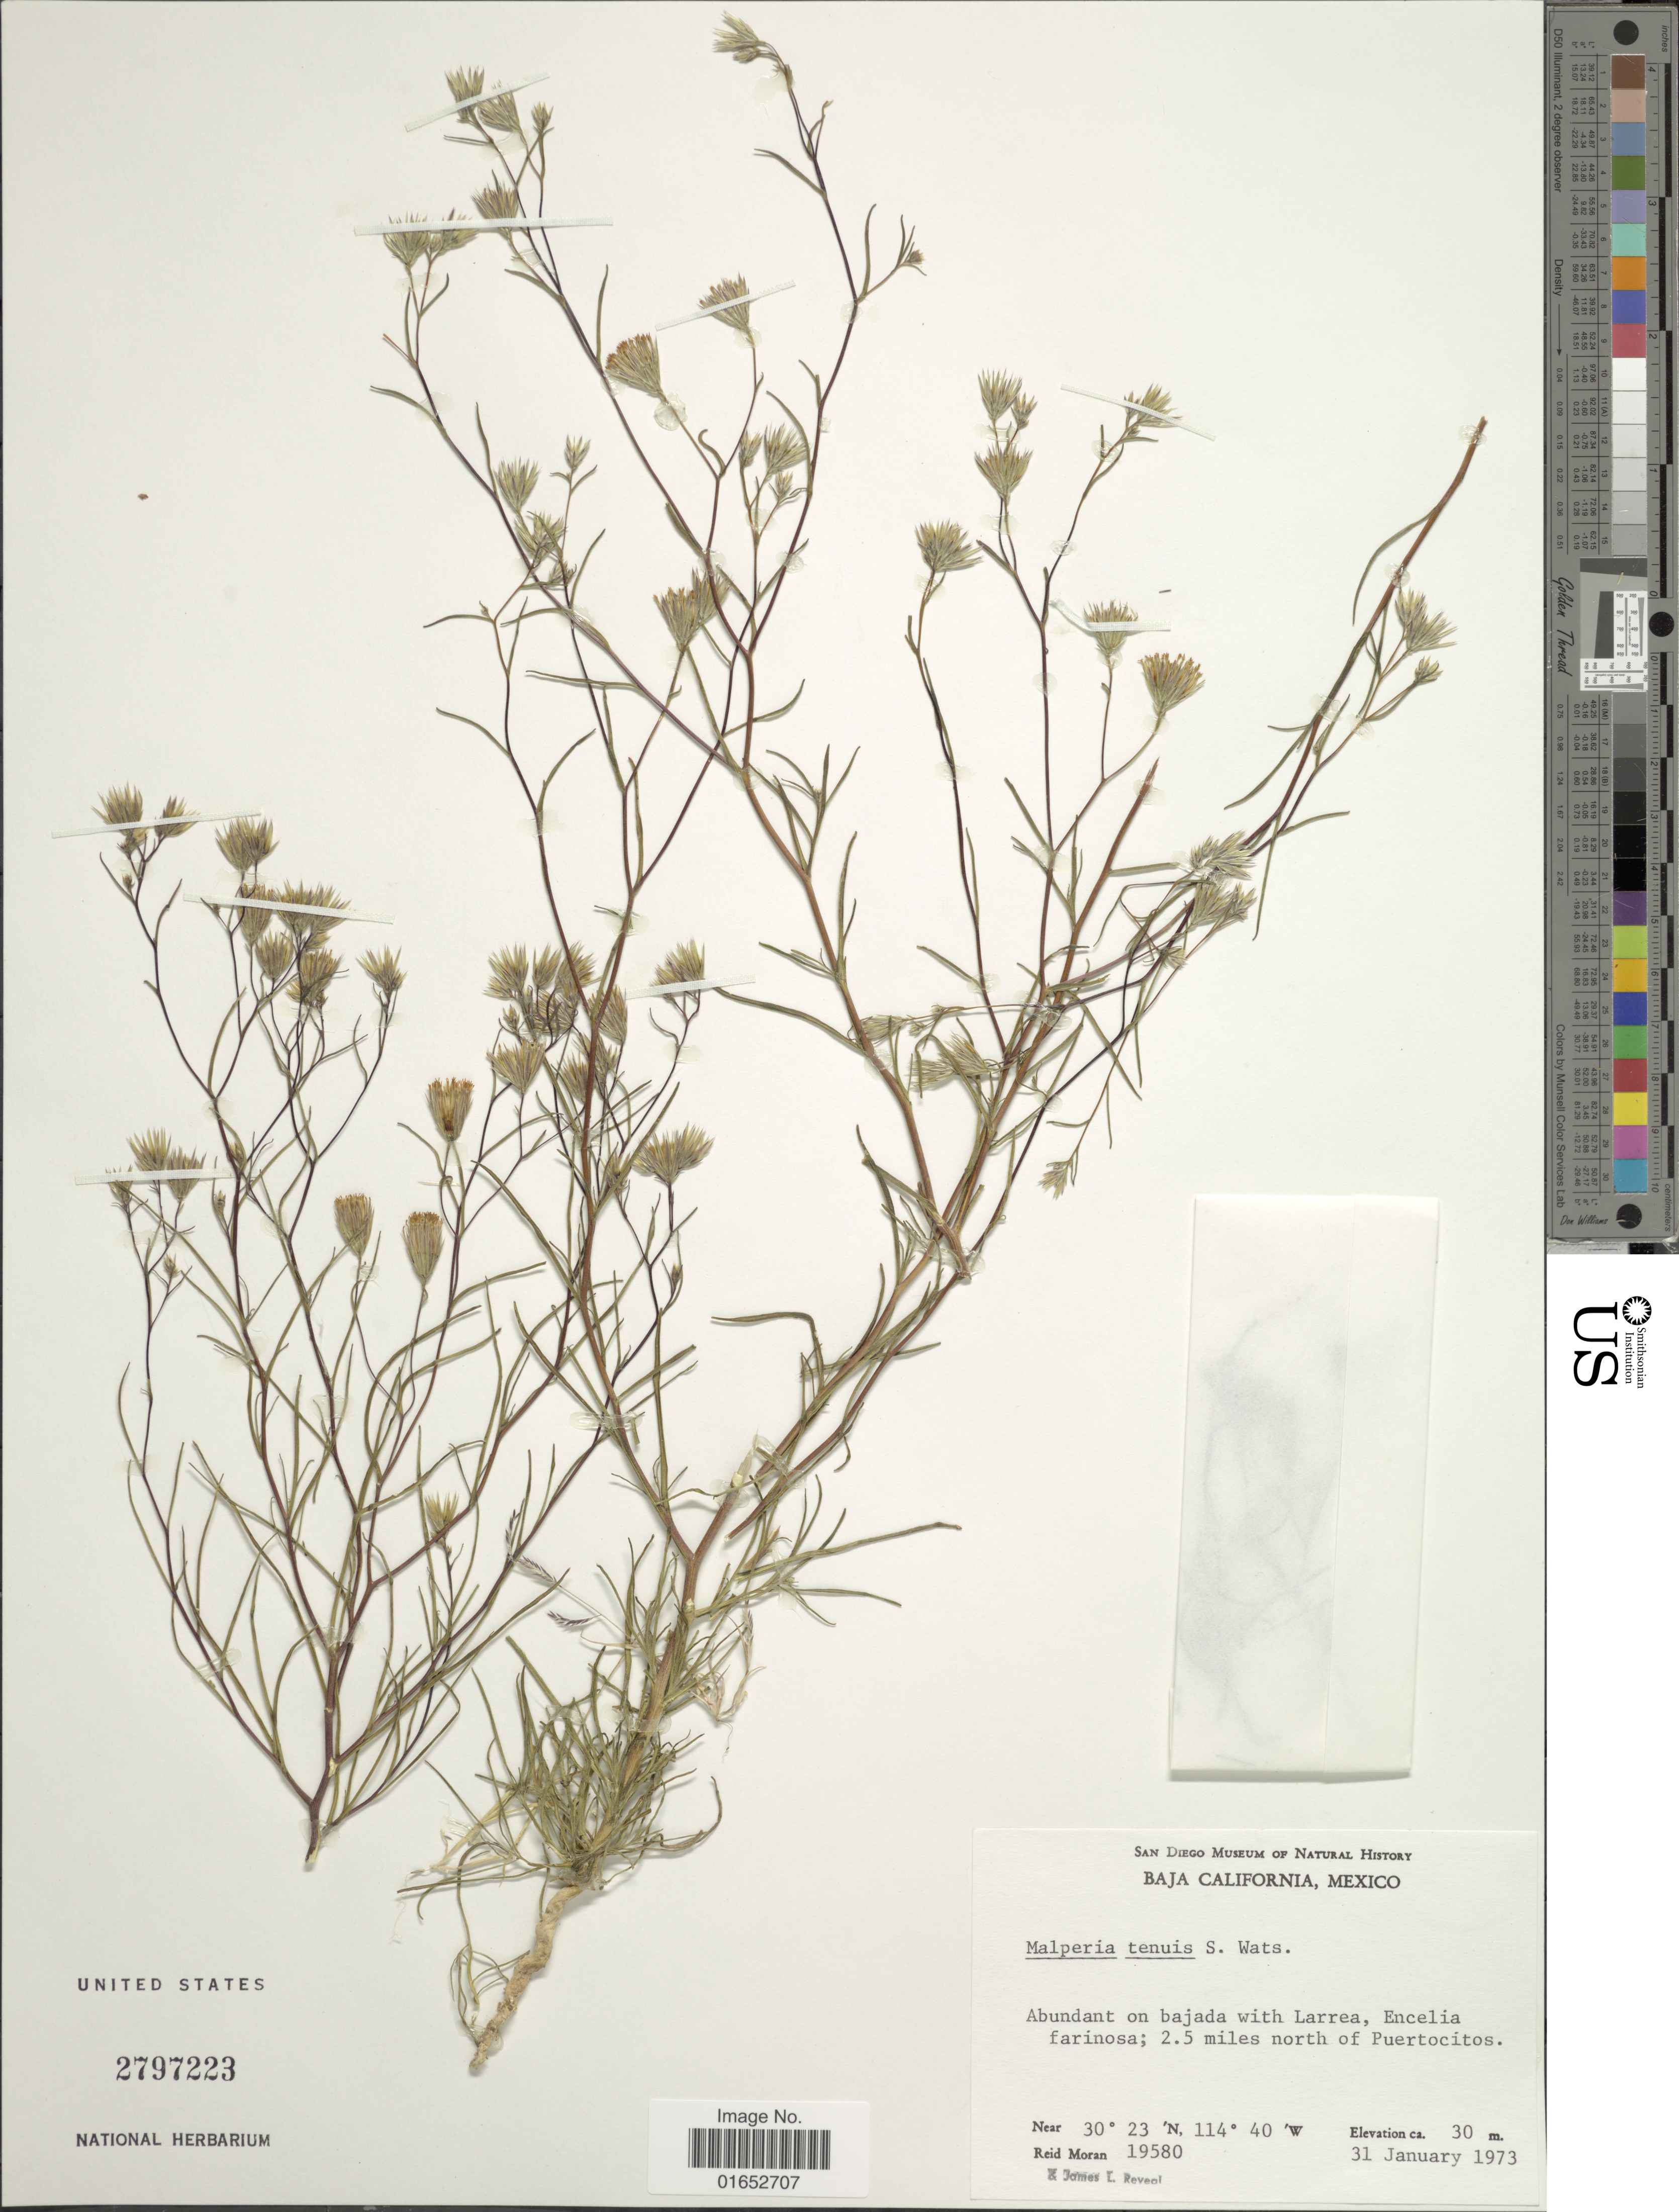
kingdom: Plantae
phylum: Tracheophyta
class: Magnoliopsida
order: Asterales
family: Asteraceae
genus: Malperia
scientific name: Malperia tenuis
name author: S. Watson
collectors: R. V. Moran & J. L. Reveal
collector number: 19580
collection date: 1973-01-31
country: Mexico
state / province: Baja California Norte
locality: Abundant on bajada with Larrea, Encelia farinosa; 2.5 miles north of Puertocitos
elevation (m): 30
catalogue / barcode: US 2797223